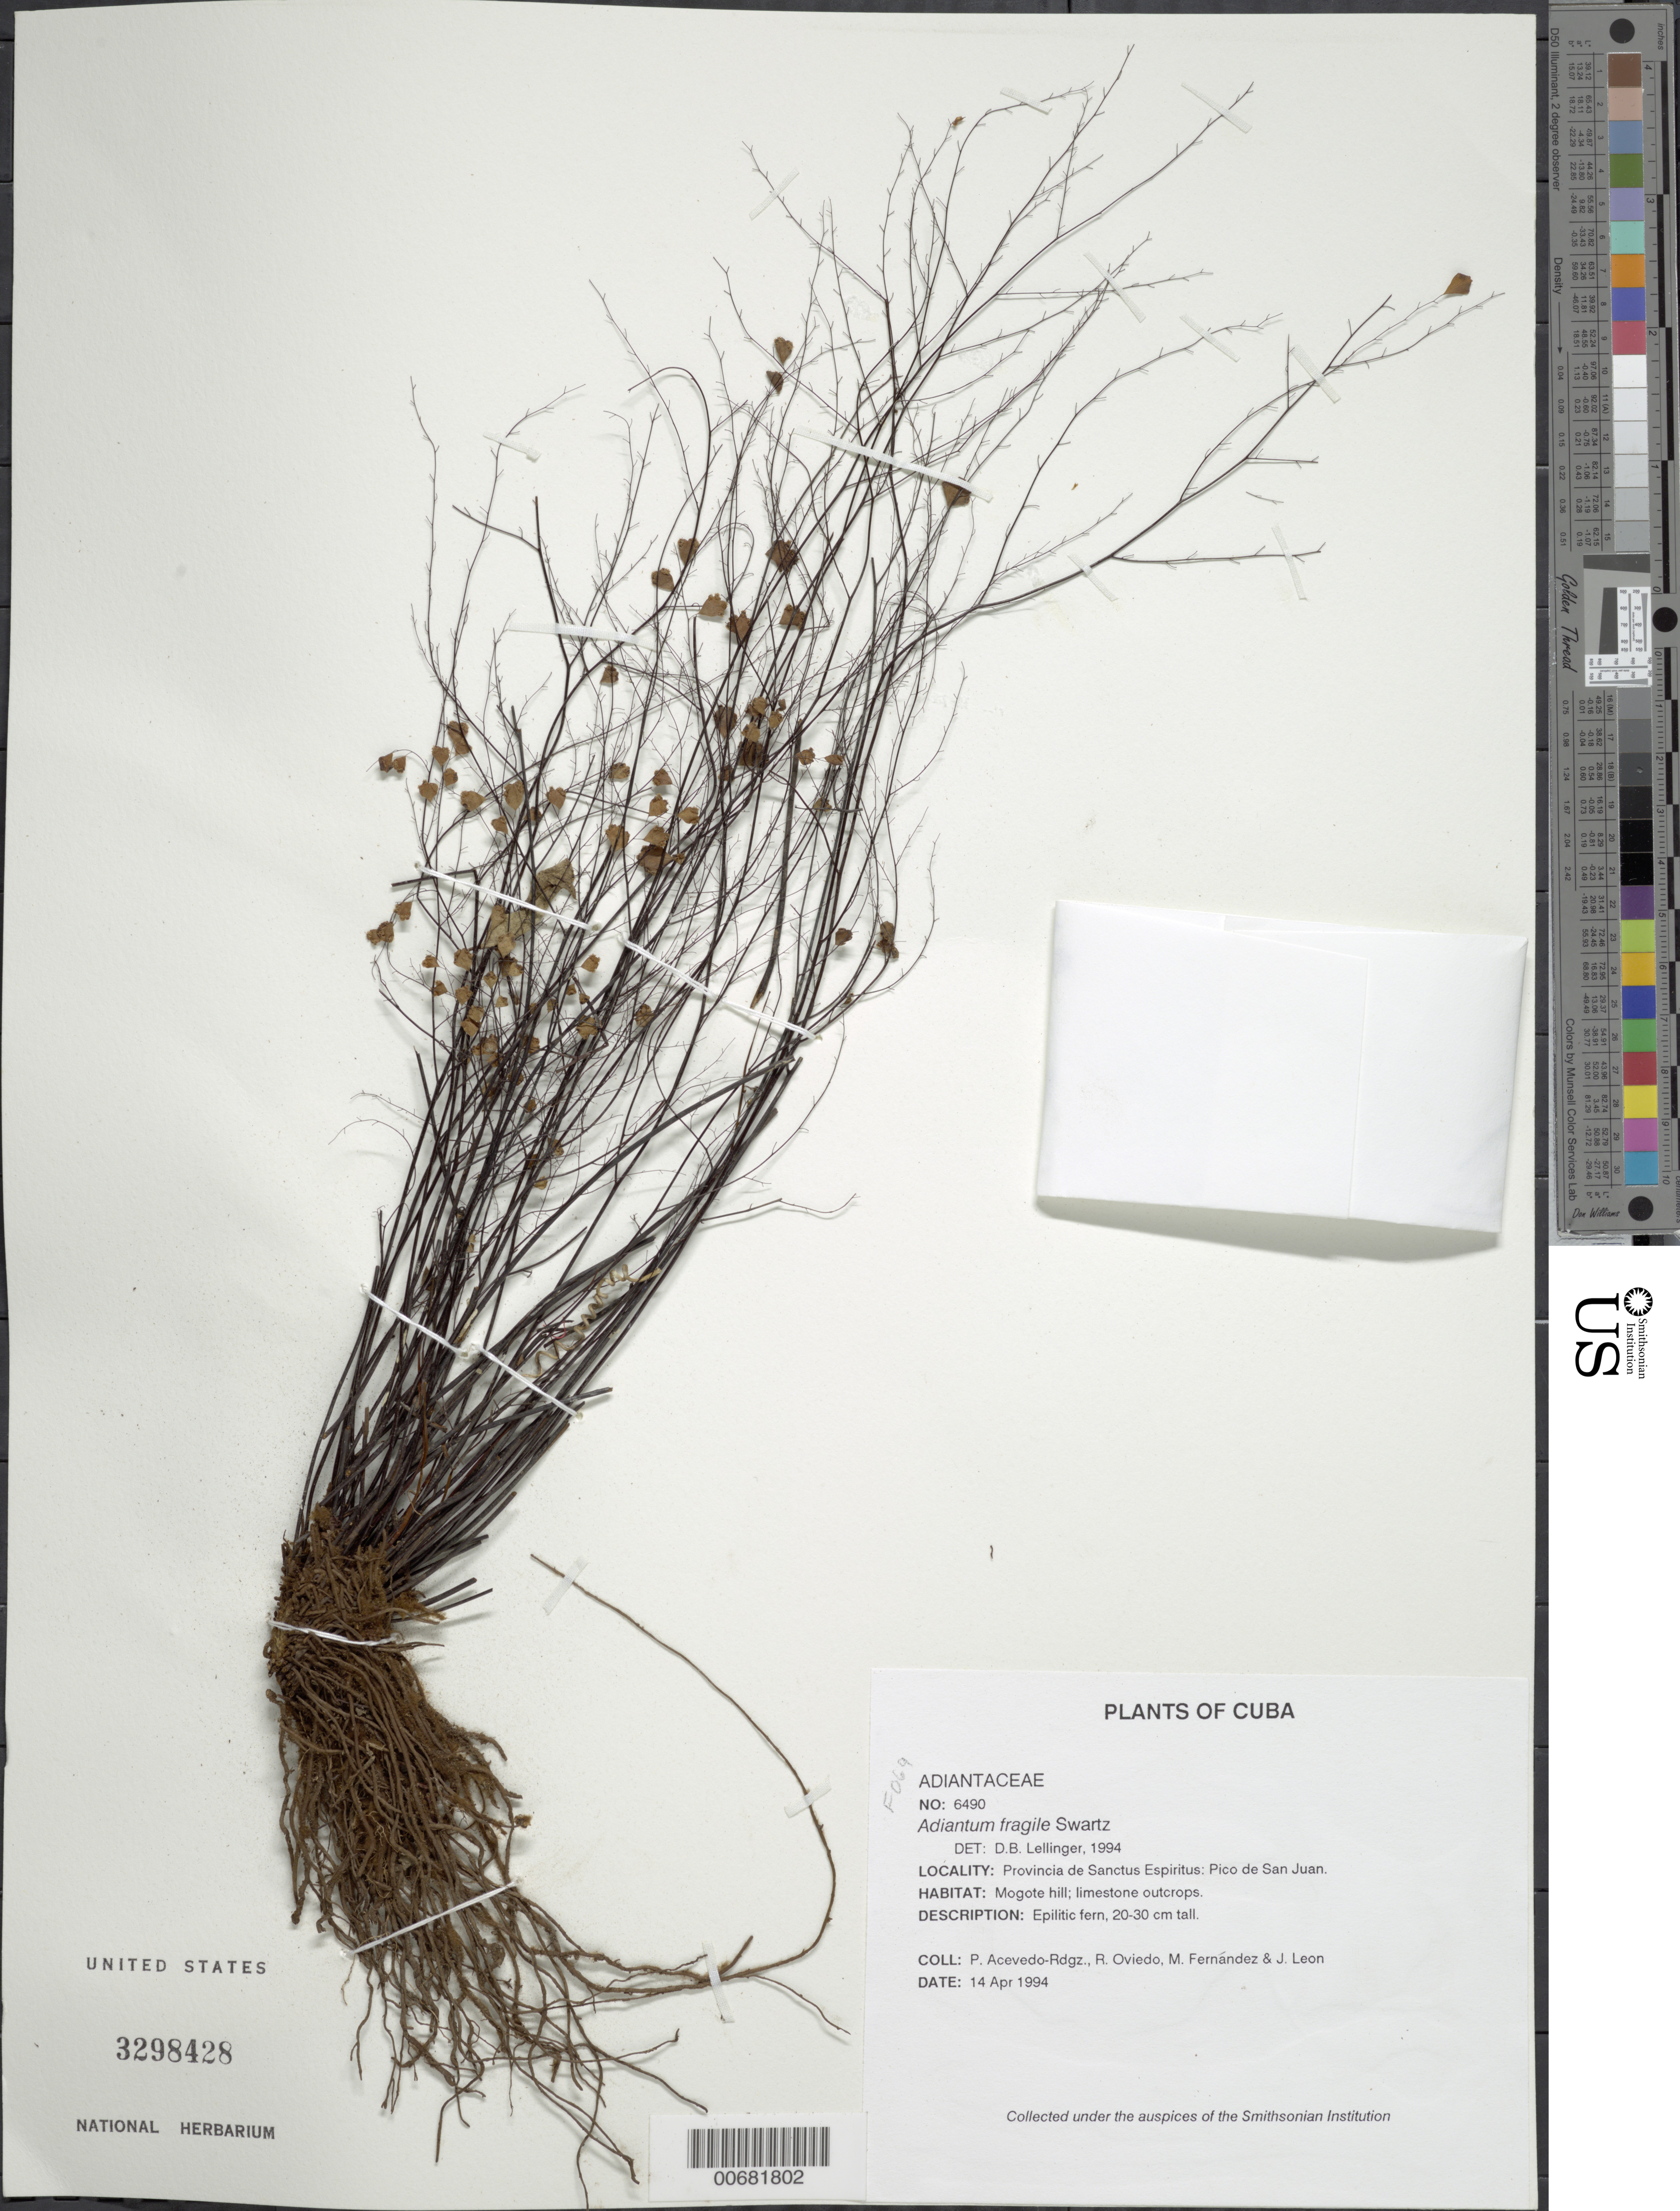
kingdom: Plantae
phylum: Tracheophyta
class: Polypodiopsida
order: Polypodiales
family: Pteridaceae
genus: Adiantum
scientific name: Adiantum fragile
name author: Sw.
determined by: Lellinger, David B., (BOT), Smithsonian Institution - National Museum of Natural History (UNITED STATES)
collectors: P. Acevedo-Rodr., R. Oviedo, M. Fernández & J. León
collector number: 6490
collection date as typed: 14 Apr 1994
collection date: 1994-04-14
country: Cuba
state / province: Sancti Spiritus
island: Cuba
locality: Provincia de Sanctus Espiritus; Pico de San Juan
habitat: Mogote hill; limestone outcrops.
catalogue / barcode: US 3298428